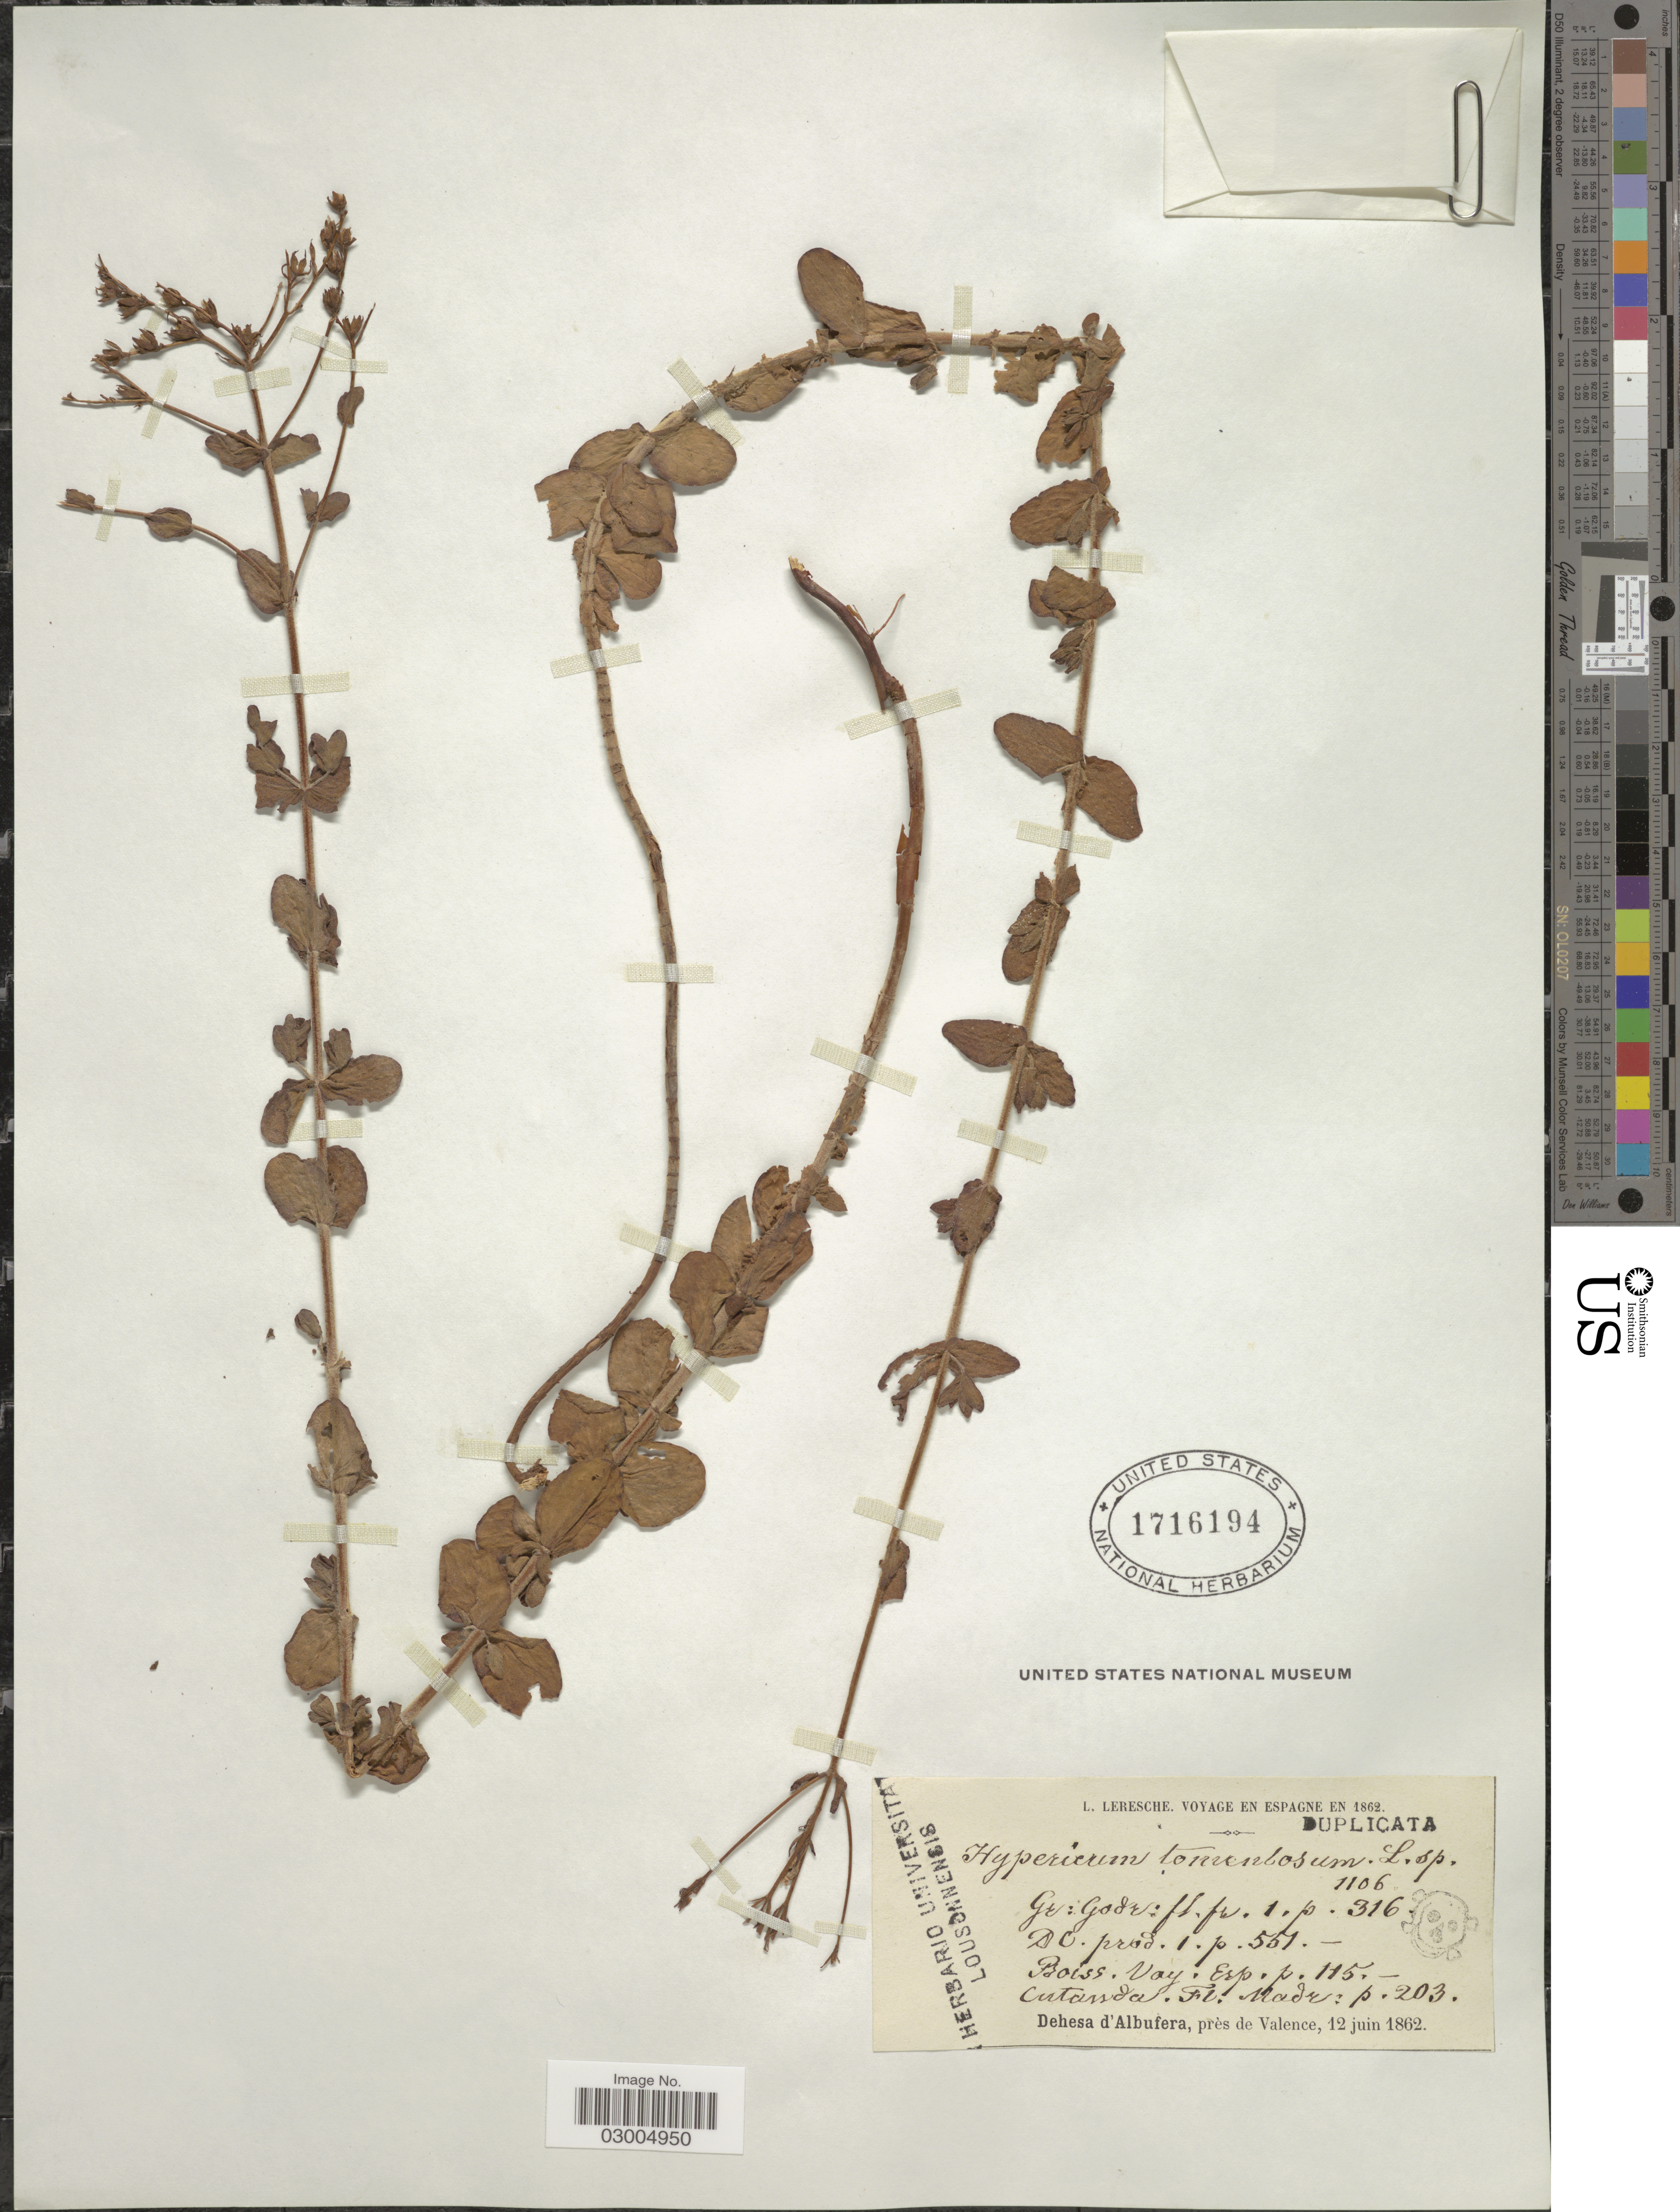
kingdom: Plantae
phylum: Tracheophyta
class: Magnoliopsida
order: Malpighiales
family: Hypericaceae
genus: Hypericum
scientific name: Hypericum tomentosum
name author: L.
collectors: L. Leresche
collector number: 1106?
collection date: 1862-06-12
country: Spain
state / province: Valenciana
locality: Dehesa d'Albufera, près de Valence.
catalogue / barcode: US 1716194